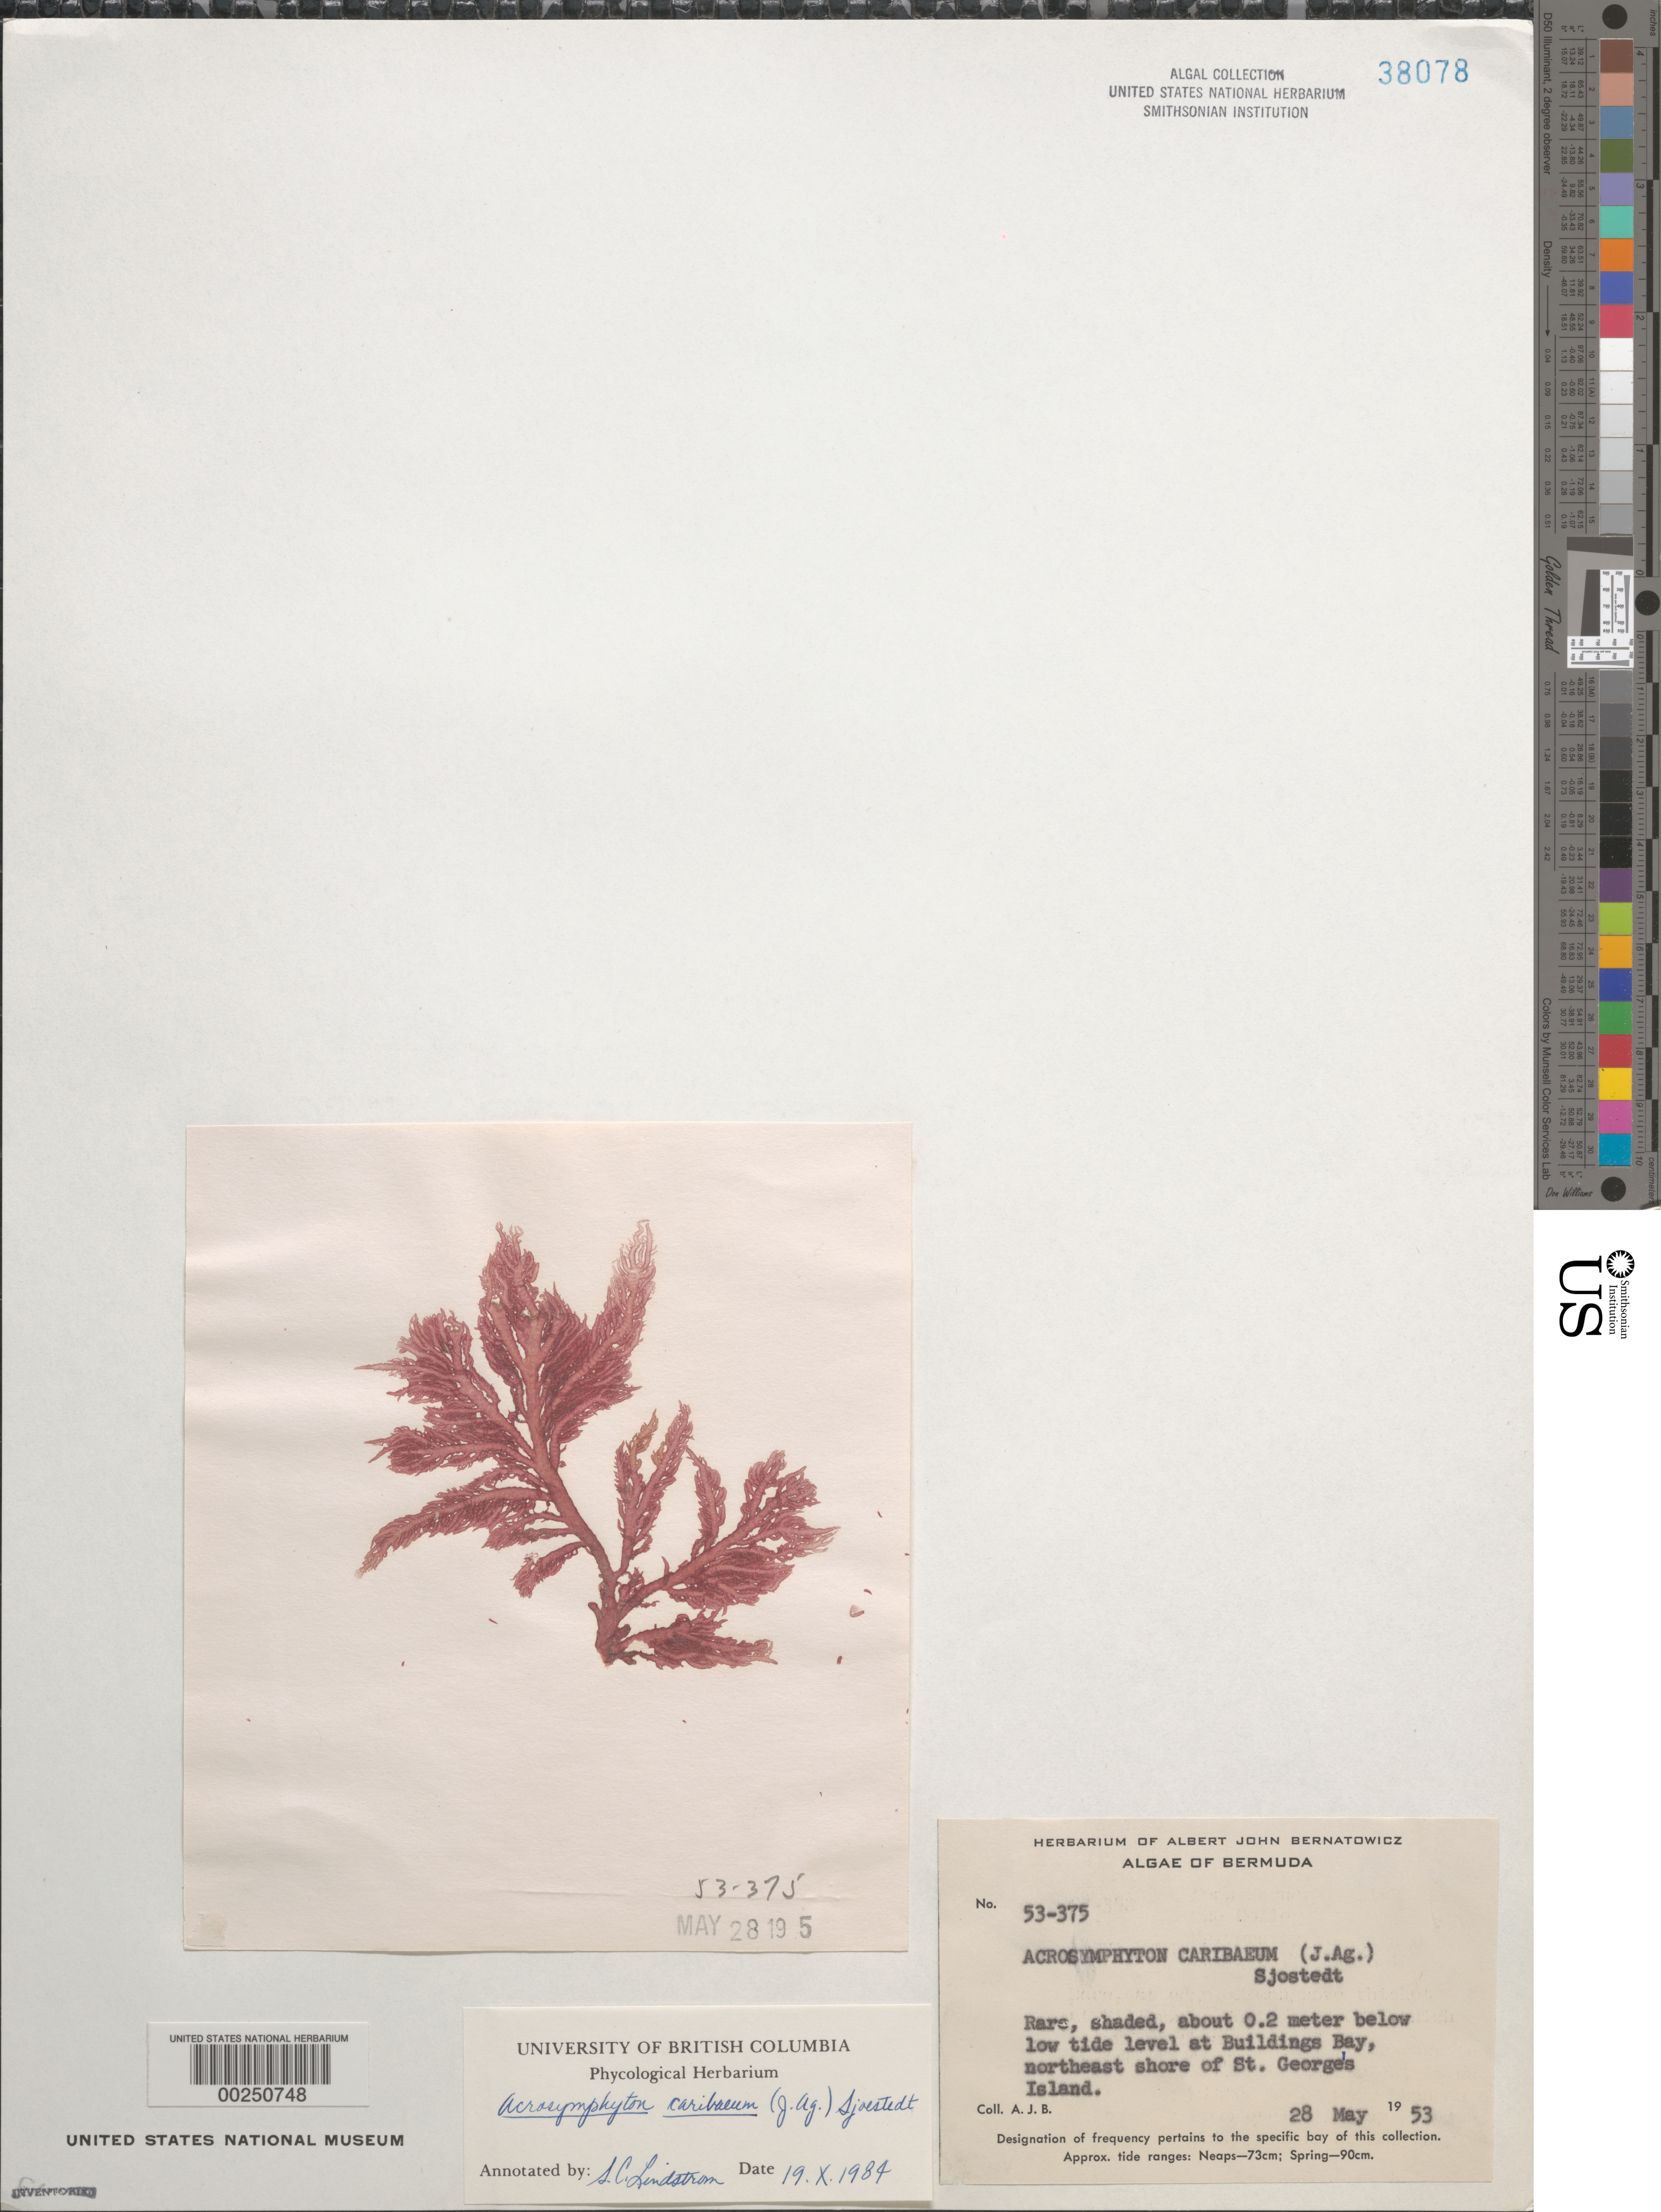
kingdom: Plantae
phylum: Rhodophyta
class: Florideophyceae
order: Acrosymphytales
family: Acrosymphytaceae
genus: Acrosymphyton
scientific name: Acrosymphyton caribaeum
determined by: Lindstrom, S. C.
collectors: A. Bernatowicz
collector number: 53-375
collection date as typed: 28 May 1953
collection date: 1953-05-28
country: Bermuda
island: St. George's Island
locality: Buildings Bay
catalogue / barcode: US 38078